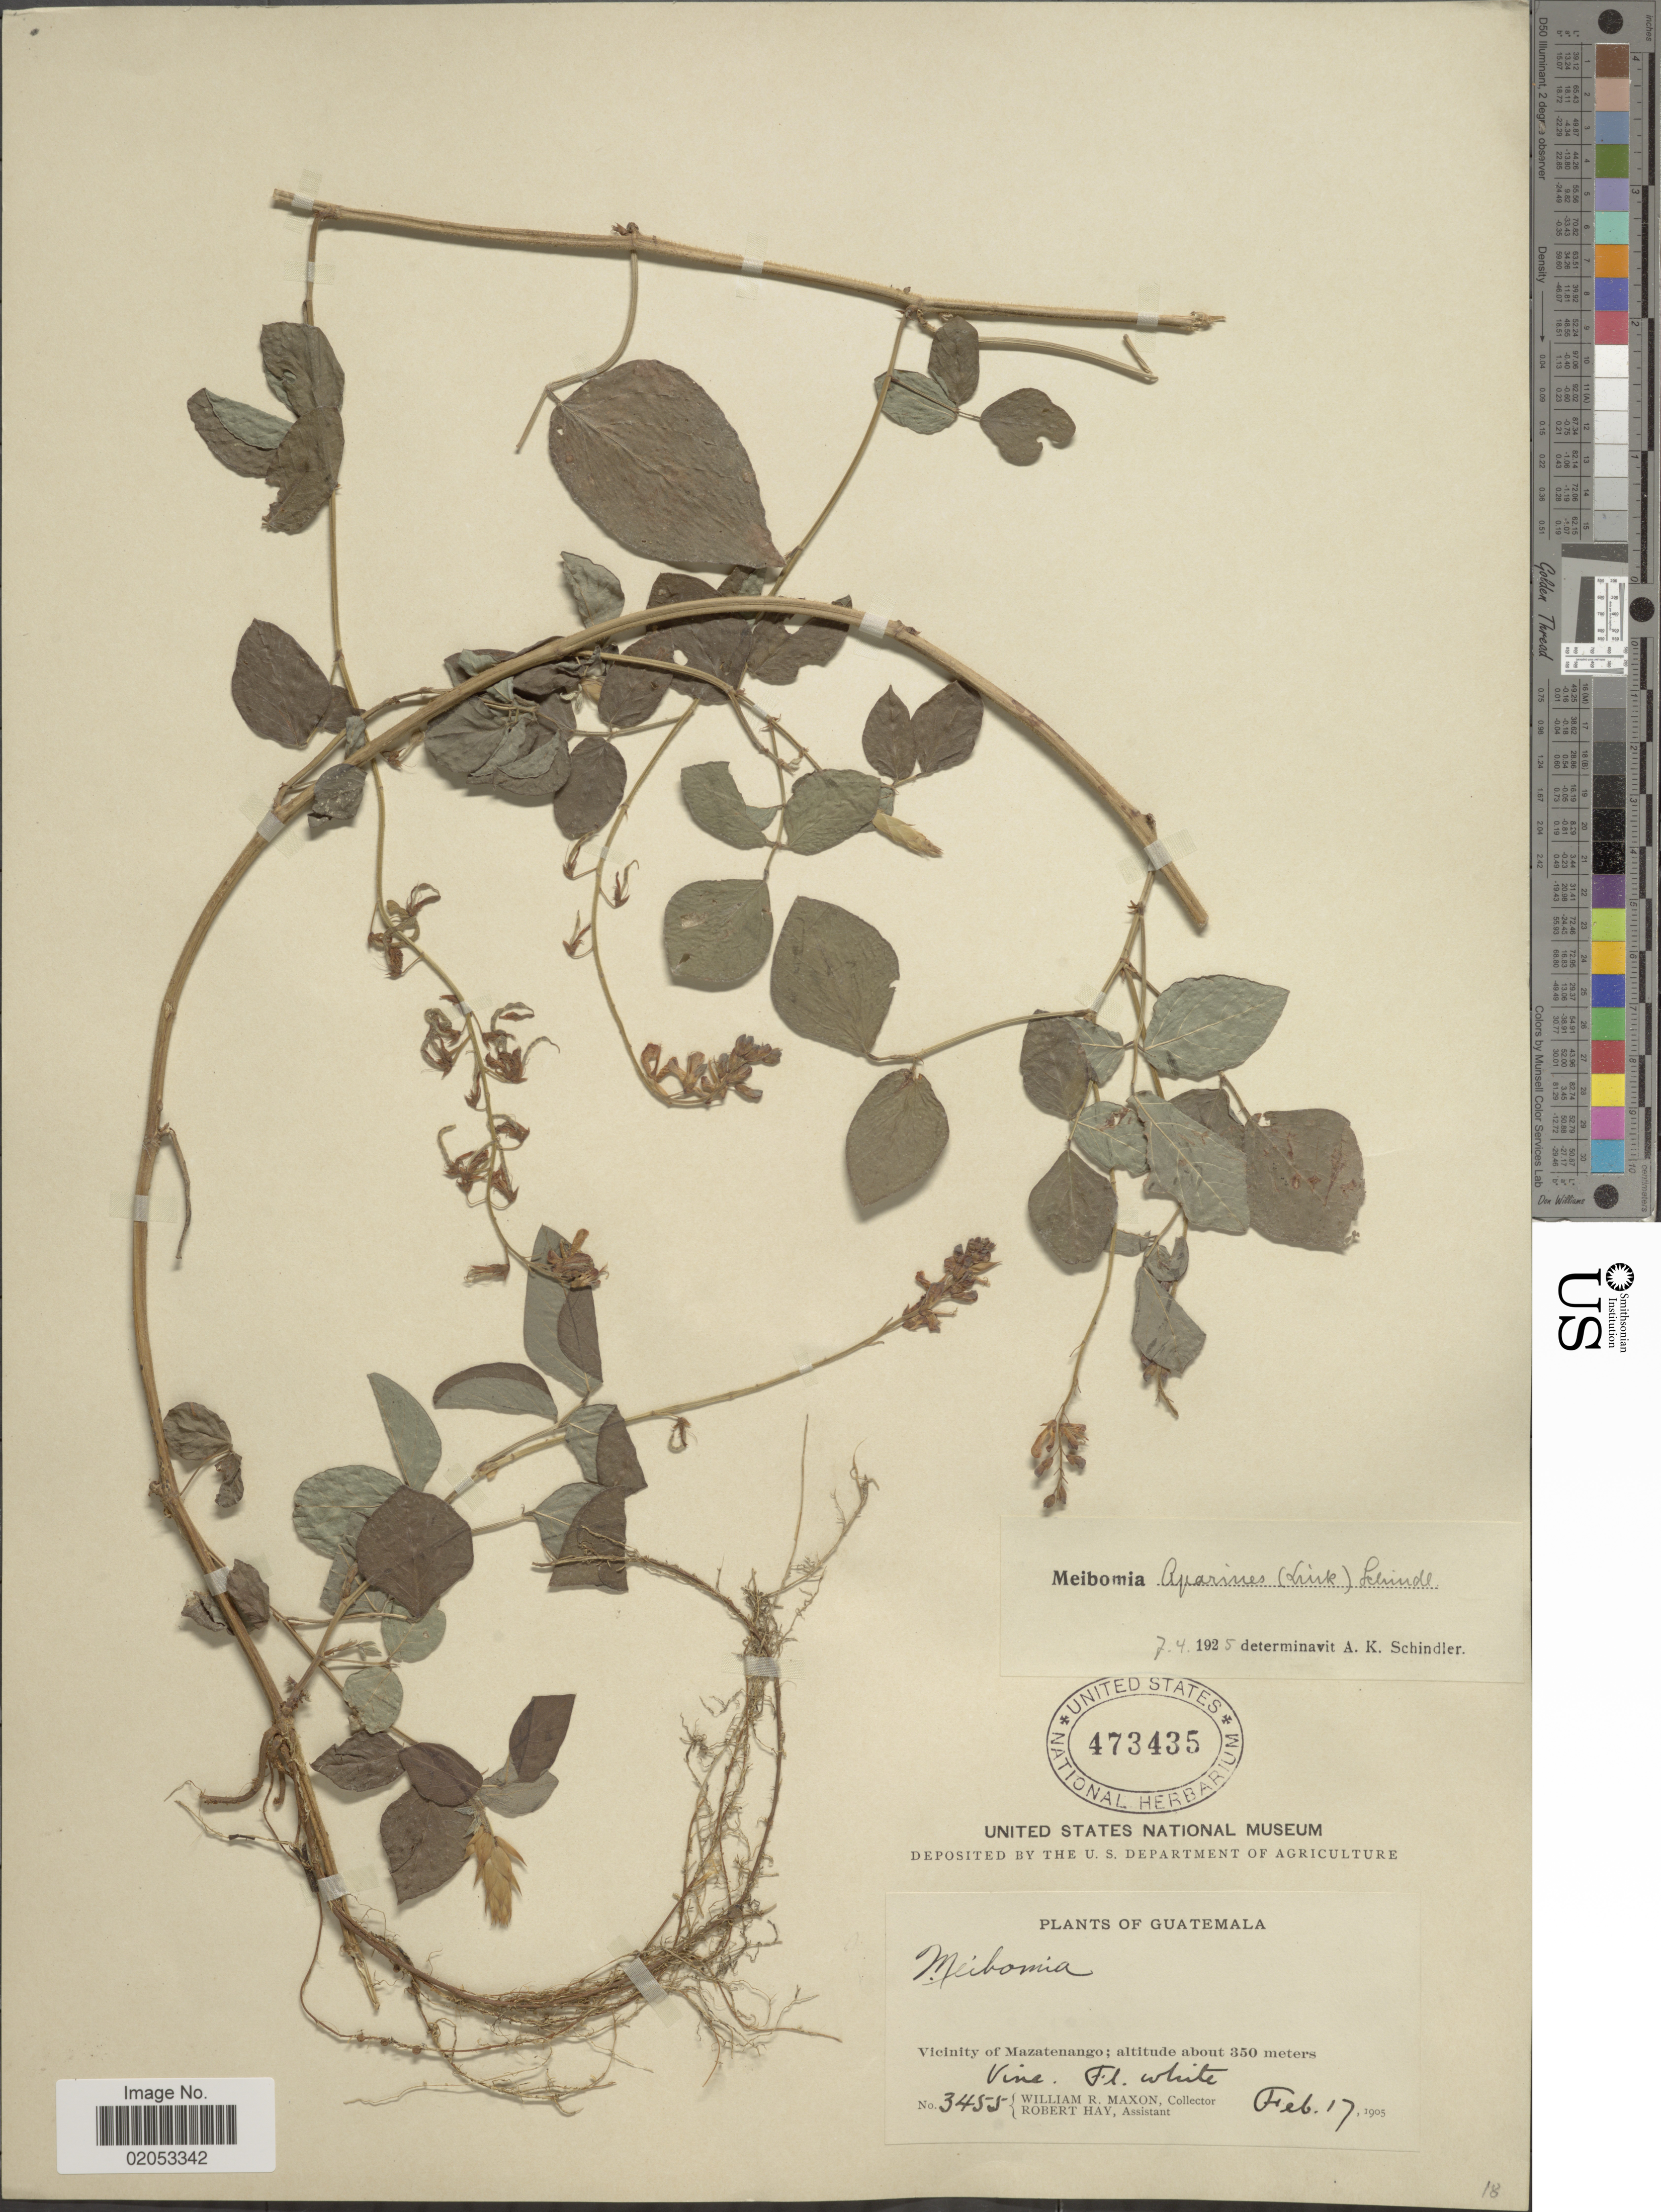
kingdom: Plantae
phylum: Tracheophyta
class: Magnoliopsida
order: Fabales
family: Fabaceae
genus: Desmodium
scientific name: Desmodium aparines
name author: (Link) DC.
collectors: W. R. Maxon & R. Hay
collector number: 3455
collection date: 1905-02-17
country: Guatemala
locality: Vicinity of Mazatenango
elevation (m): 350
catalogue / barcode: US 473435